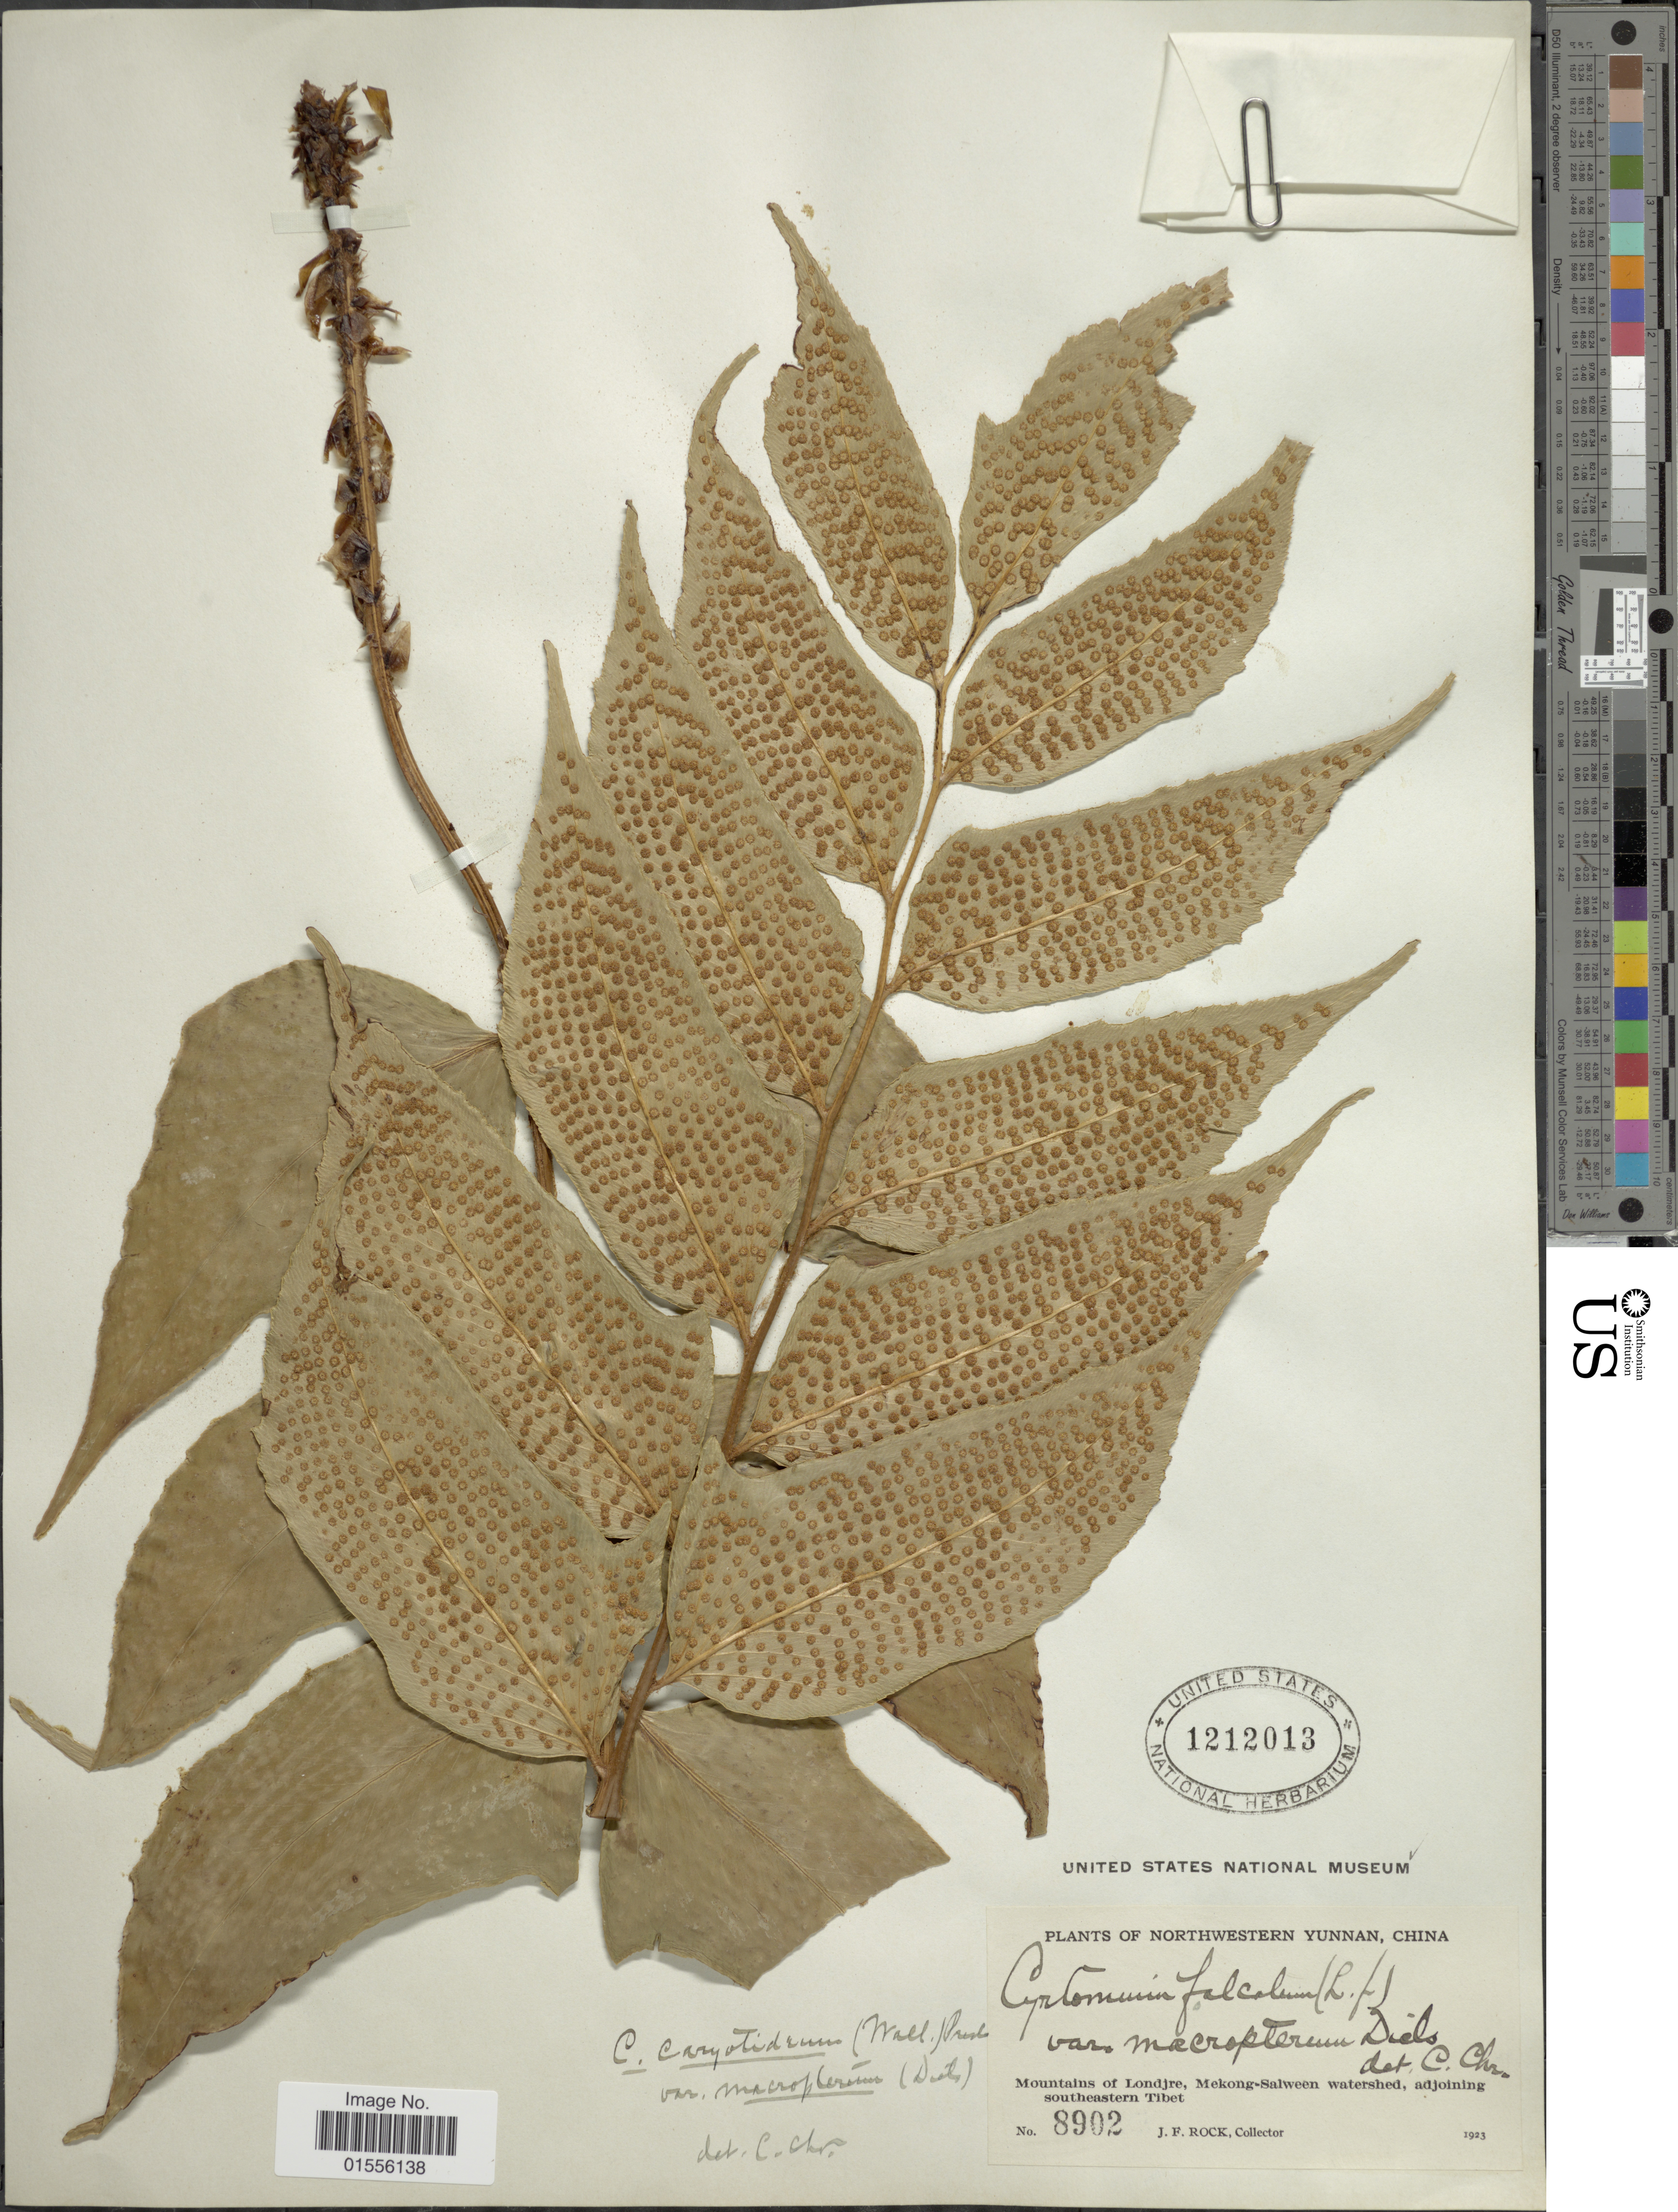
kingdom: Plantae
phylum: Tracheophyta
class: Polypodiopsida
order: Polypodiales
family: Dryopteridaceae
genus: Cyrtomium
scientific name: Cyrtomium caryotideum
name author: (Wall. ex Hook. & Grev.) C. Presl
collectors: J. Rock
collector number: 8902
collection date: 1923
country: China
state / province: Yunnan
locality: Northwestern Yunnan, Mountains of Londjre, Mekong-Salween watershed, adjoning southeastern Tibet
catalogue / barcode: US 1212013